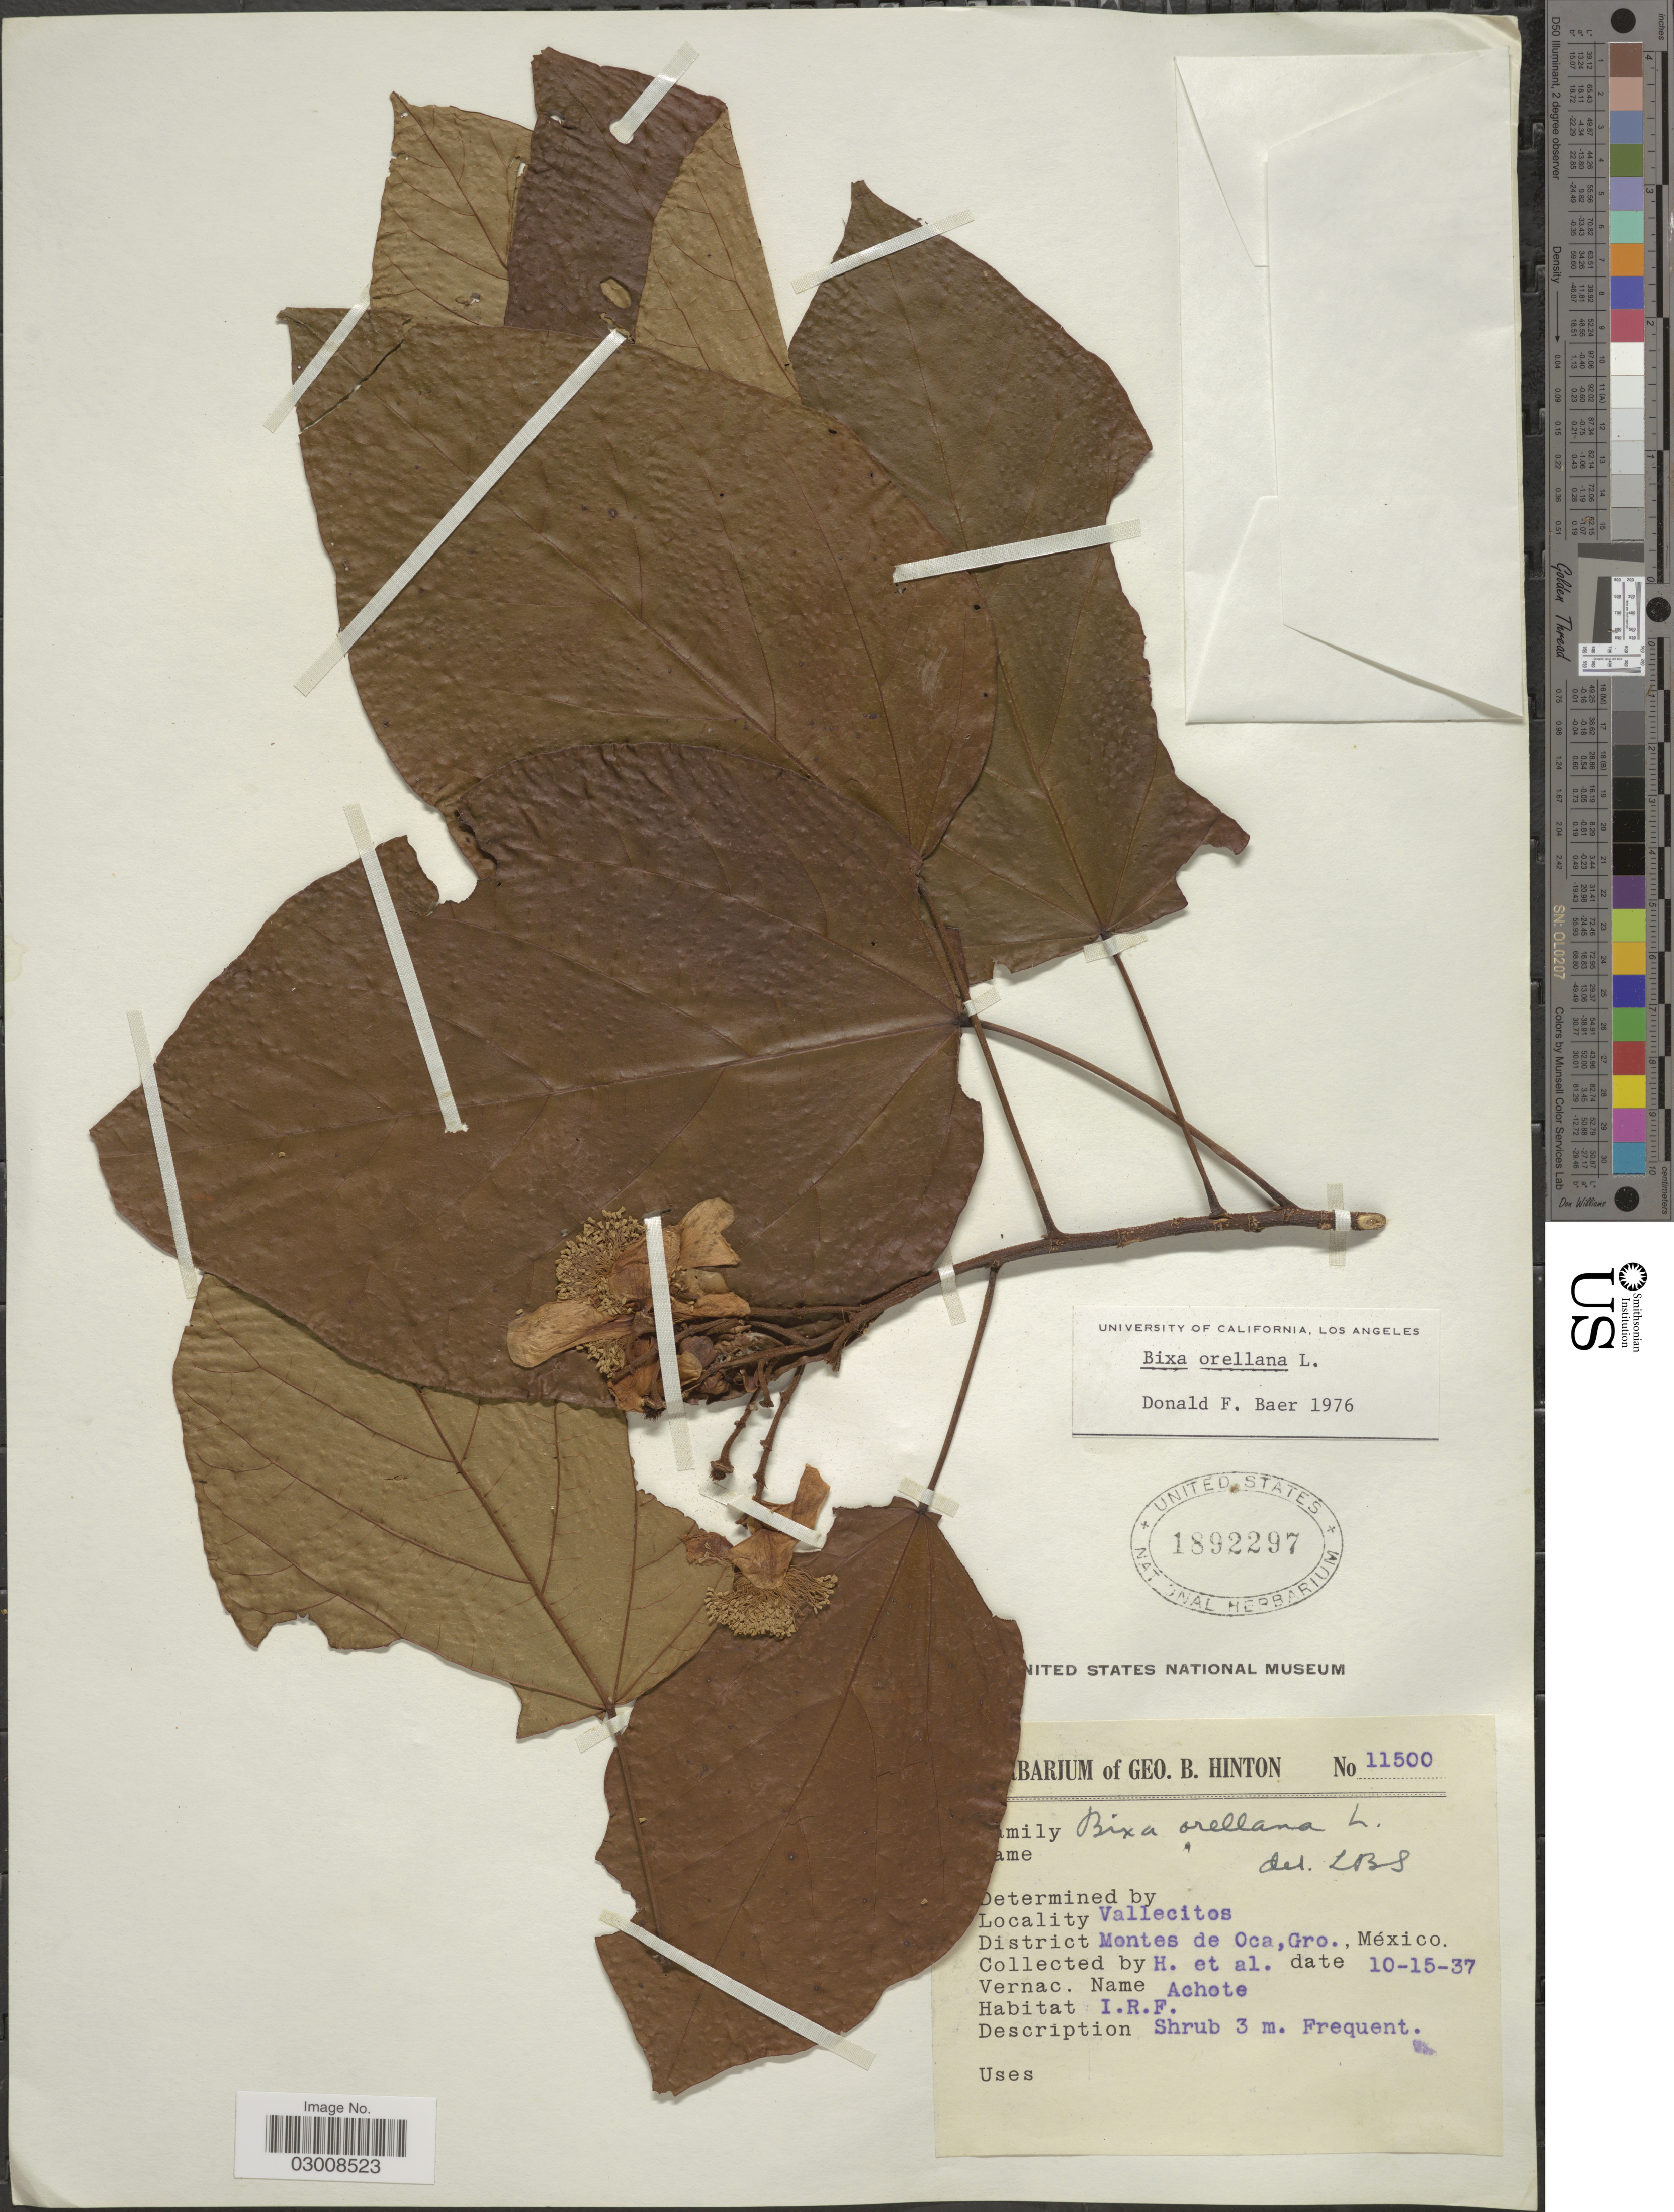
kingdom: Plantae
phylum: Tracheophyta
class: Magnoliopsida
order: Malvales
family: Bixaceae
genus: Bixa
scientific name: Bixa orellana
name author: L.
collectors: G. B. Hinton & et al.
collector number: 11500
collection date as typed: Transcribed d/m/y: 15/10/37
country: Mexico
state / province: Guerrero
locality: Vallecitos, District Montes de Oca, Gro.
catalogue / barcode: US 1892297